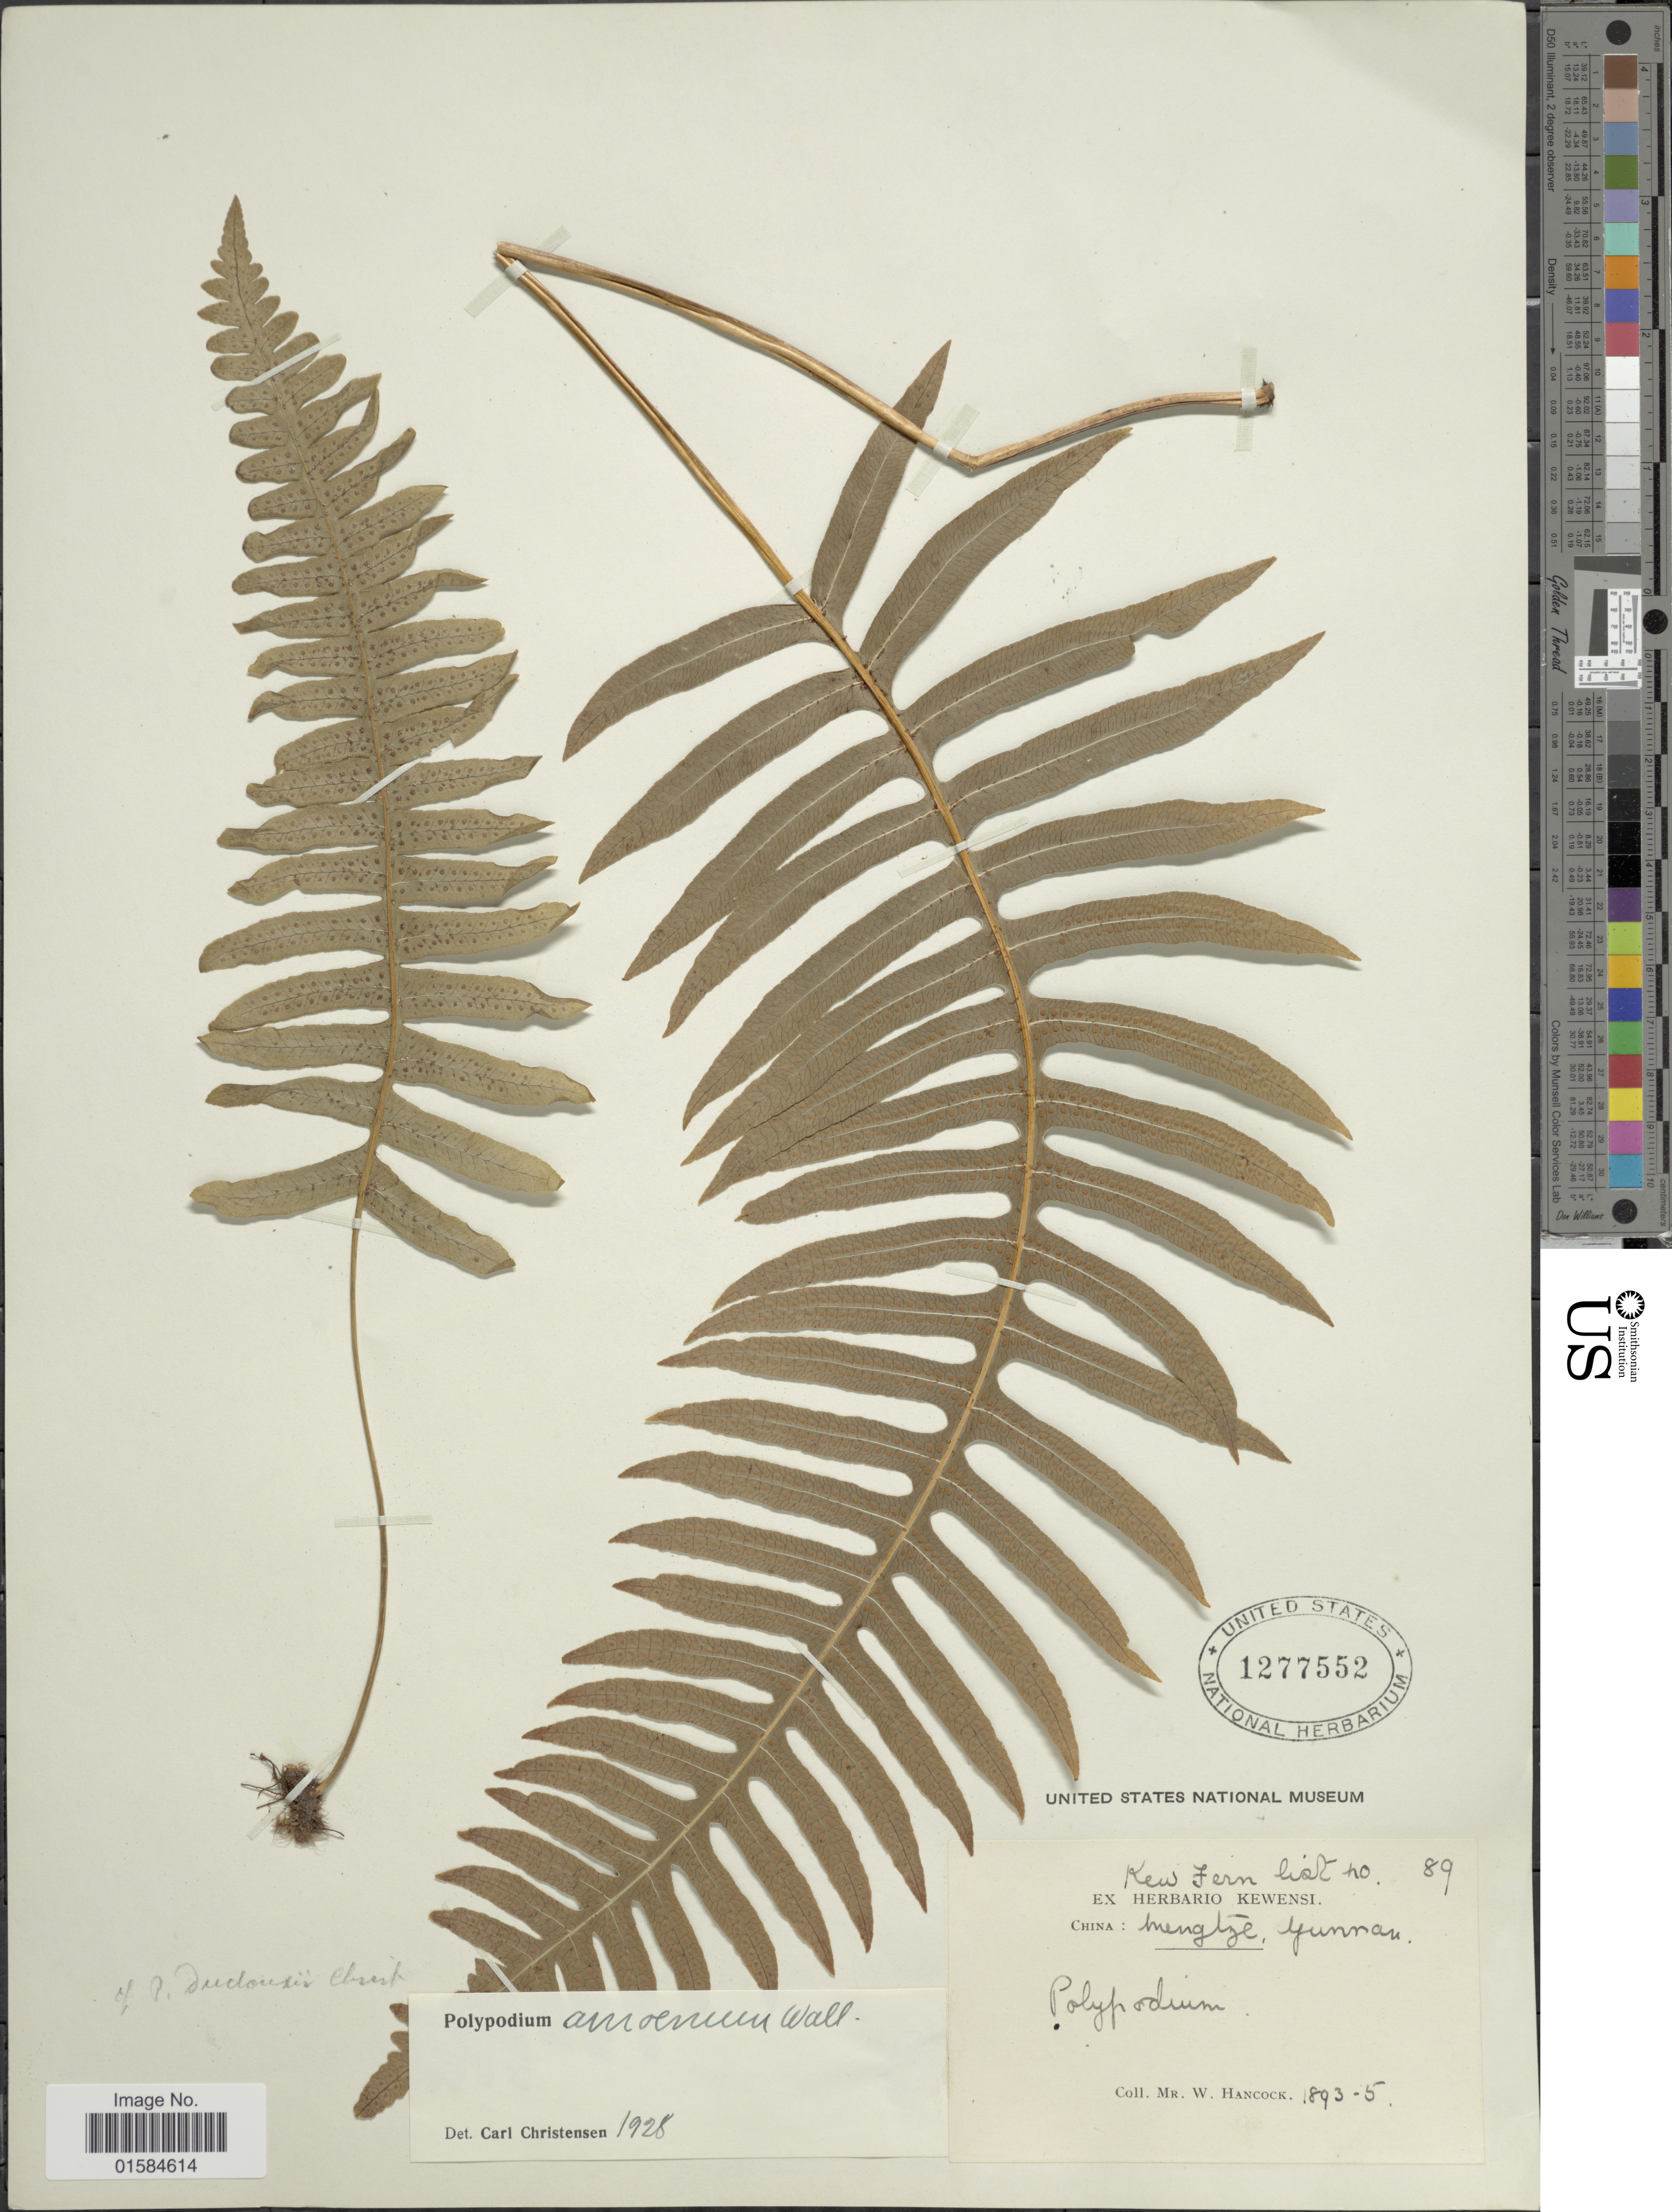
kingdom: Plantae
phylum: Tracheophyta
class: Polypodiopsida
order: Polypodiales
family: Polypodiaceae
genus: Goniophlebium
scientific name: Goniophlebium amoenum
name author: (Wall. ex Mett.) J. Sm.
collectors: W. Hancock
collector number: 89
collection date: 1893/1895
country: China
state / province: Yunnan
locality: China: Mengtze, Yunnan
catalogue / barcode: US 1277552